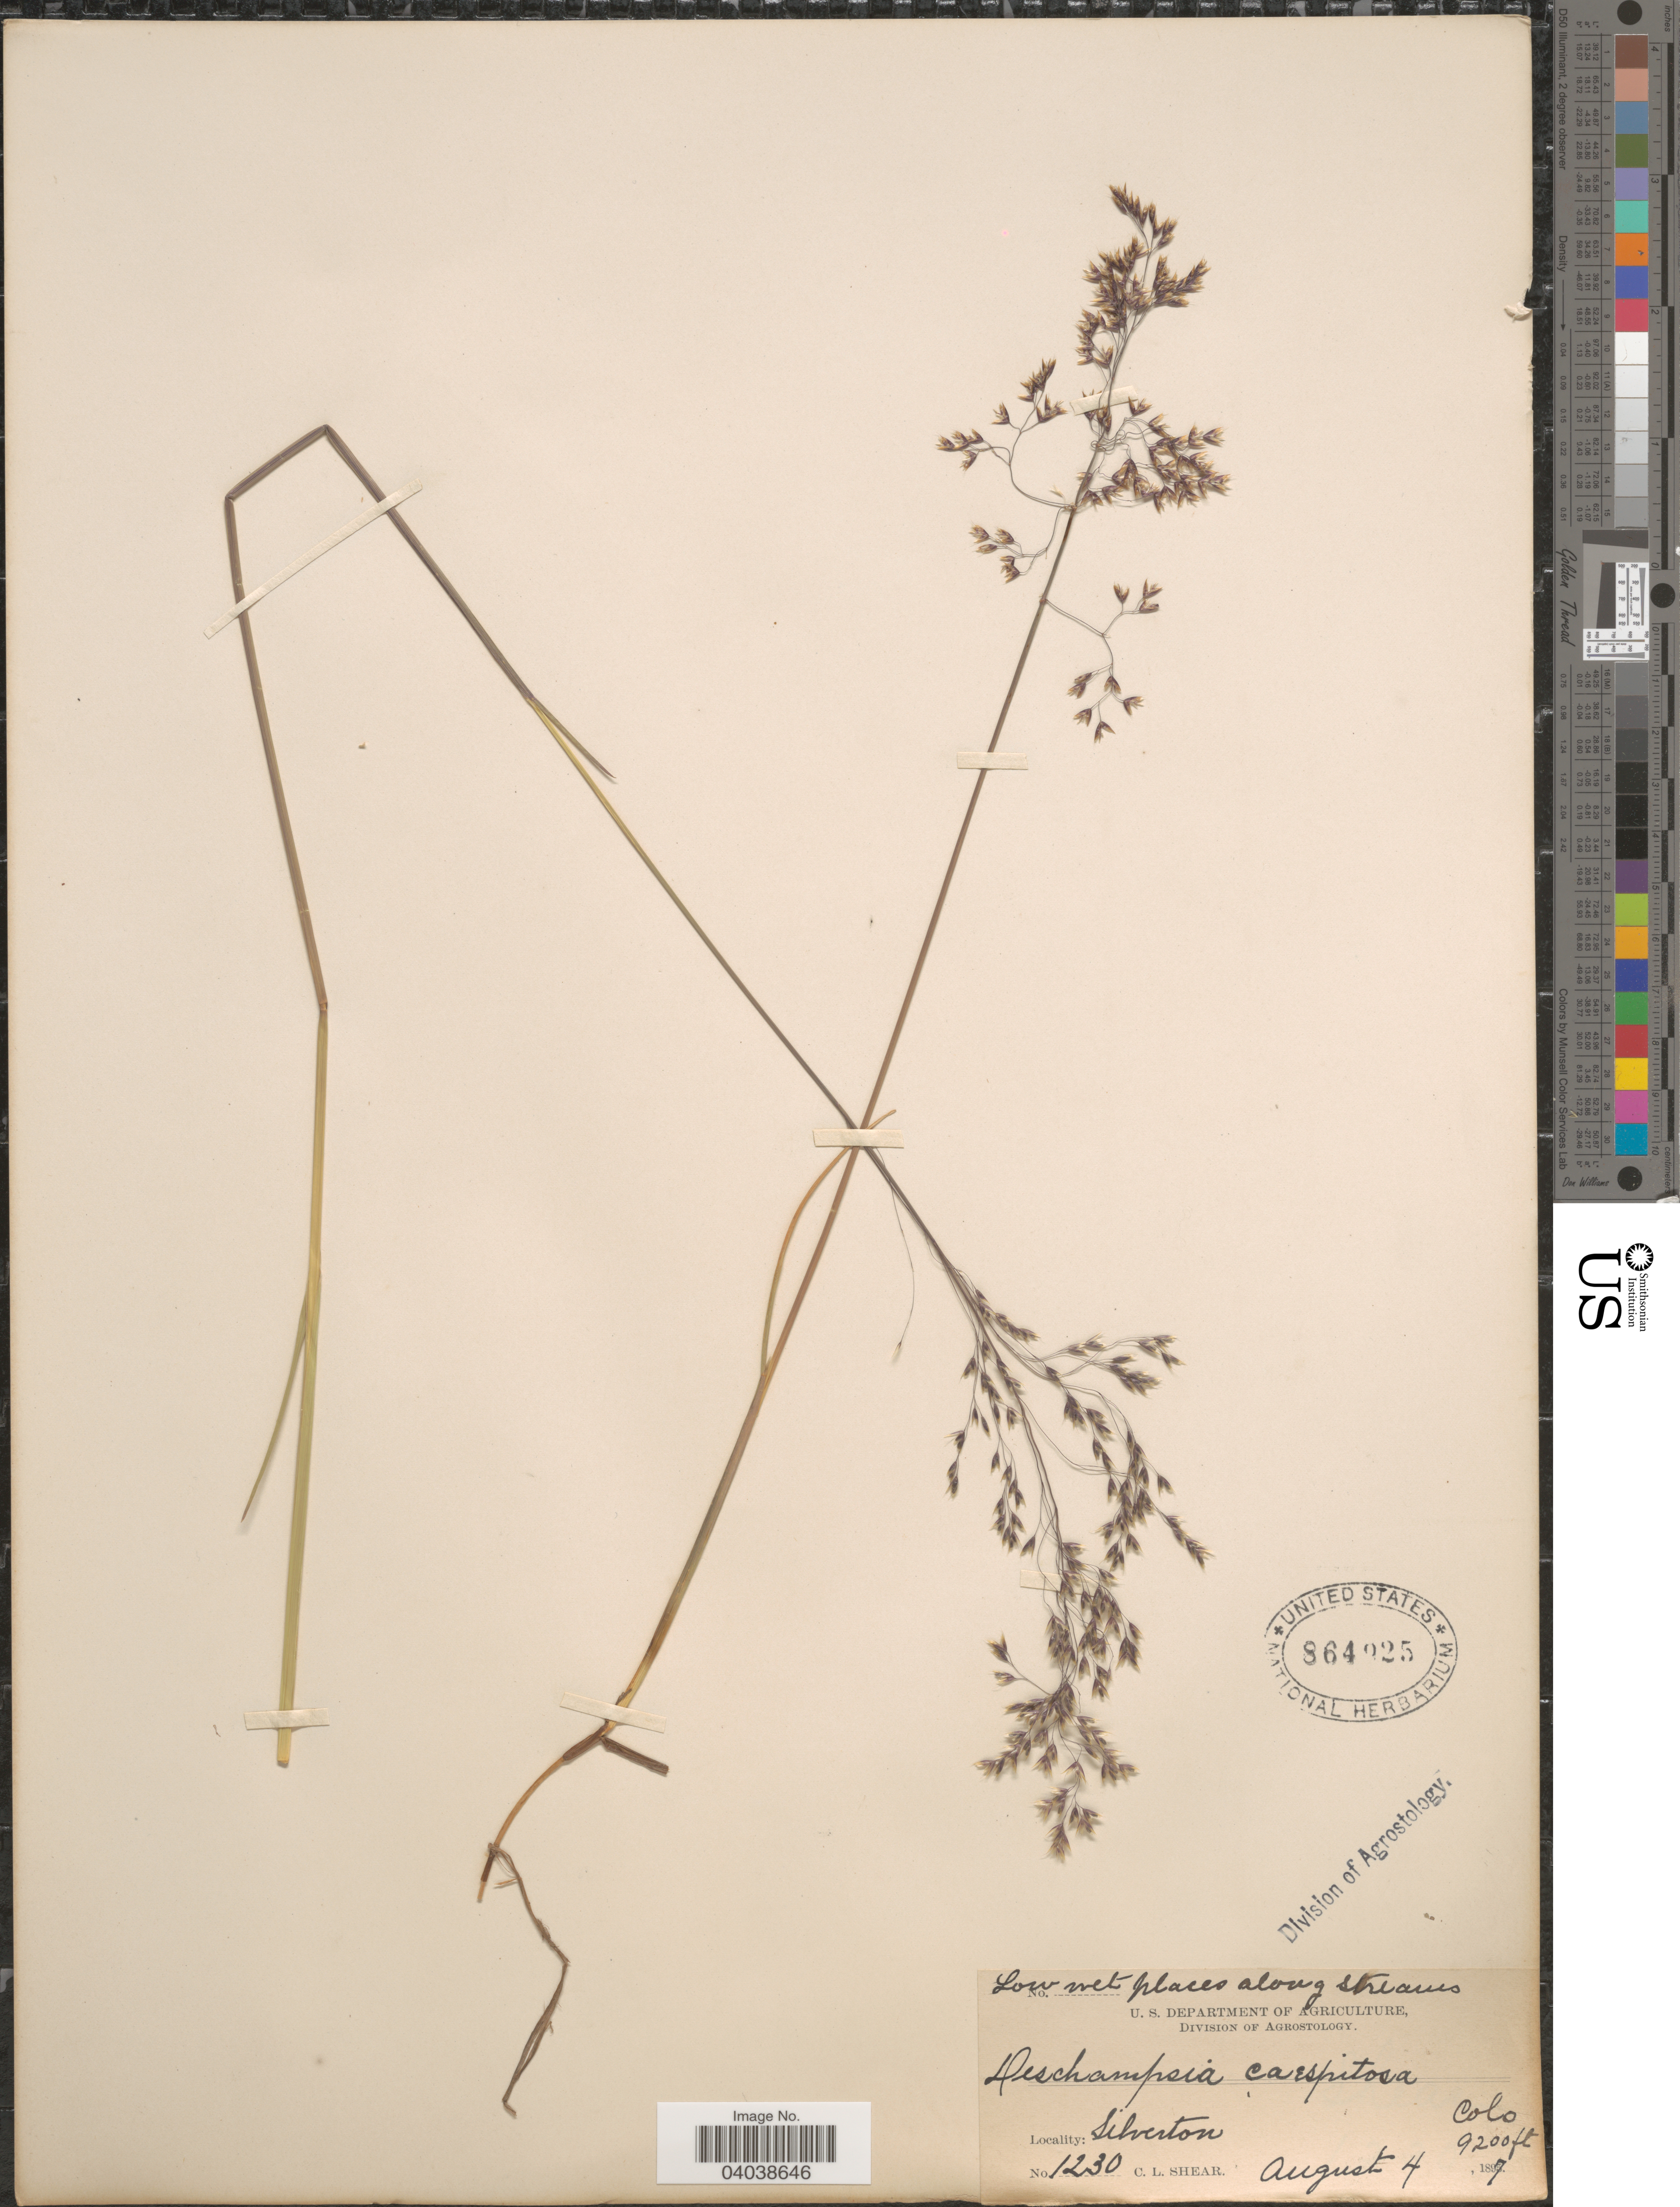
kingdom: Plantae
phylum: Tracheophyta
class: Liliopsida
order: Poales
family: Poaceae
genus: Deschampsia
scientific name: Deschampsia cespitosa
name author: (L.) P. Beauv.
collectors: C. L. Shear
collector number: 1230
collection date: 1897-08-04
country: United States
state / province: Colorado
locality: Silverton.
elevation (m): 2804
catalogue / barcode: US 864025